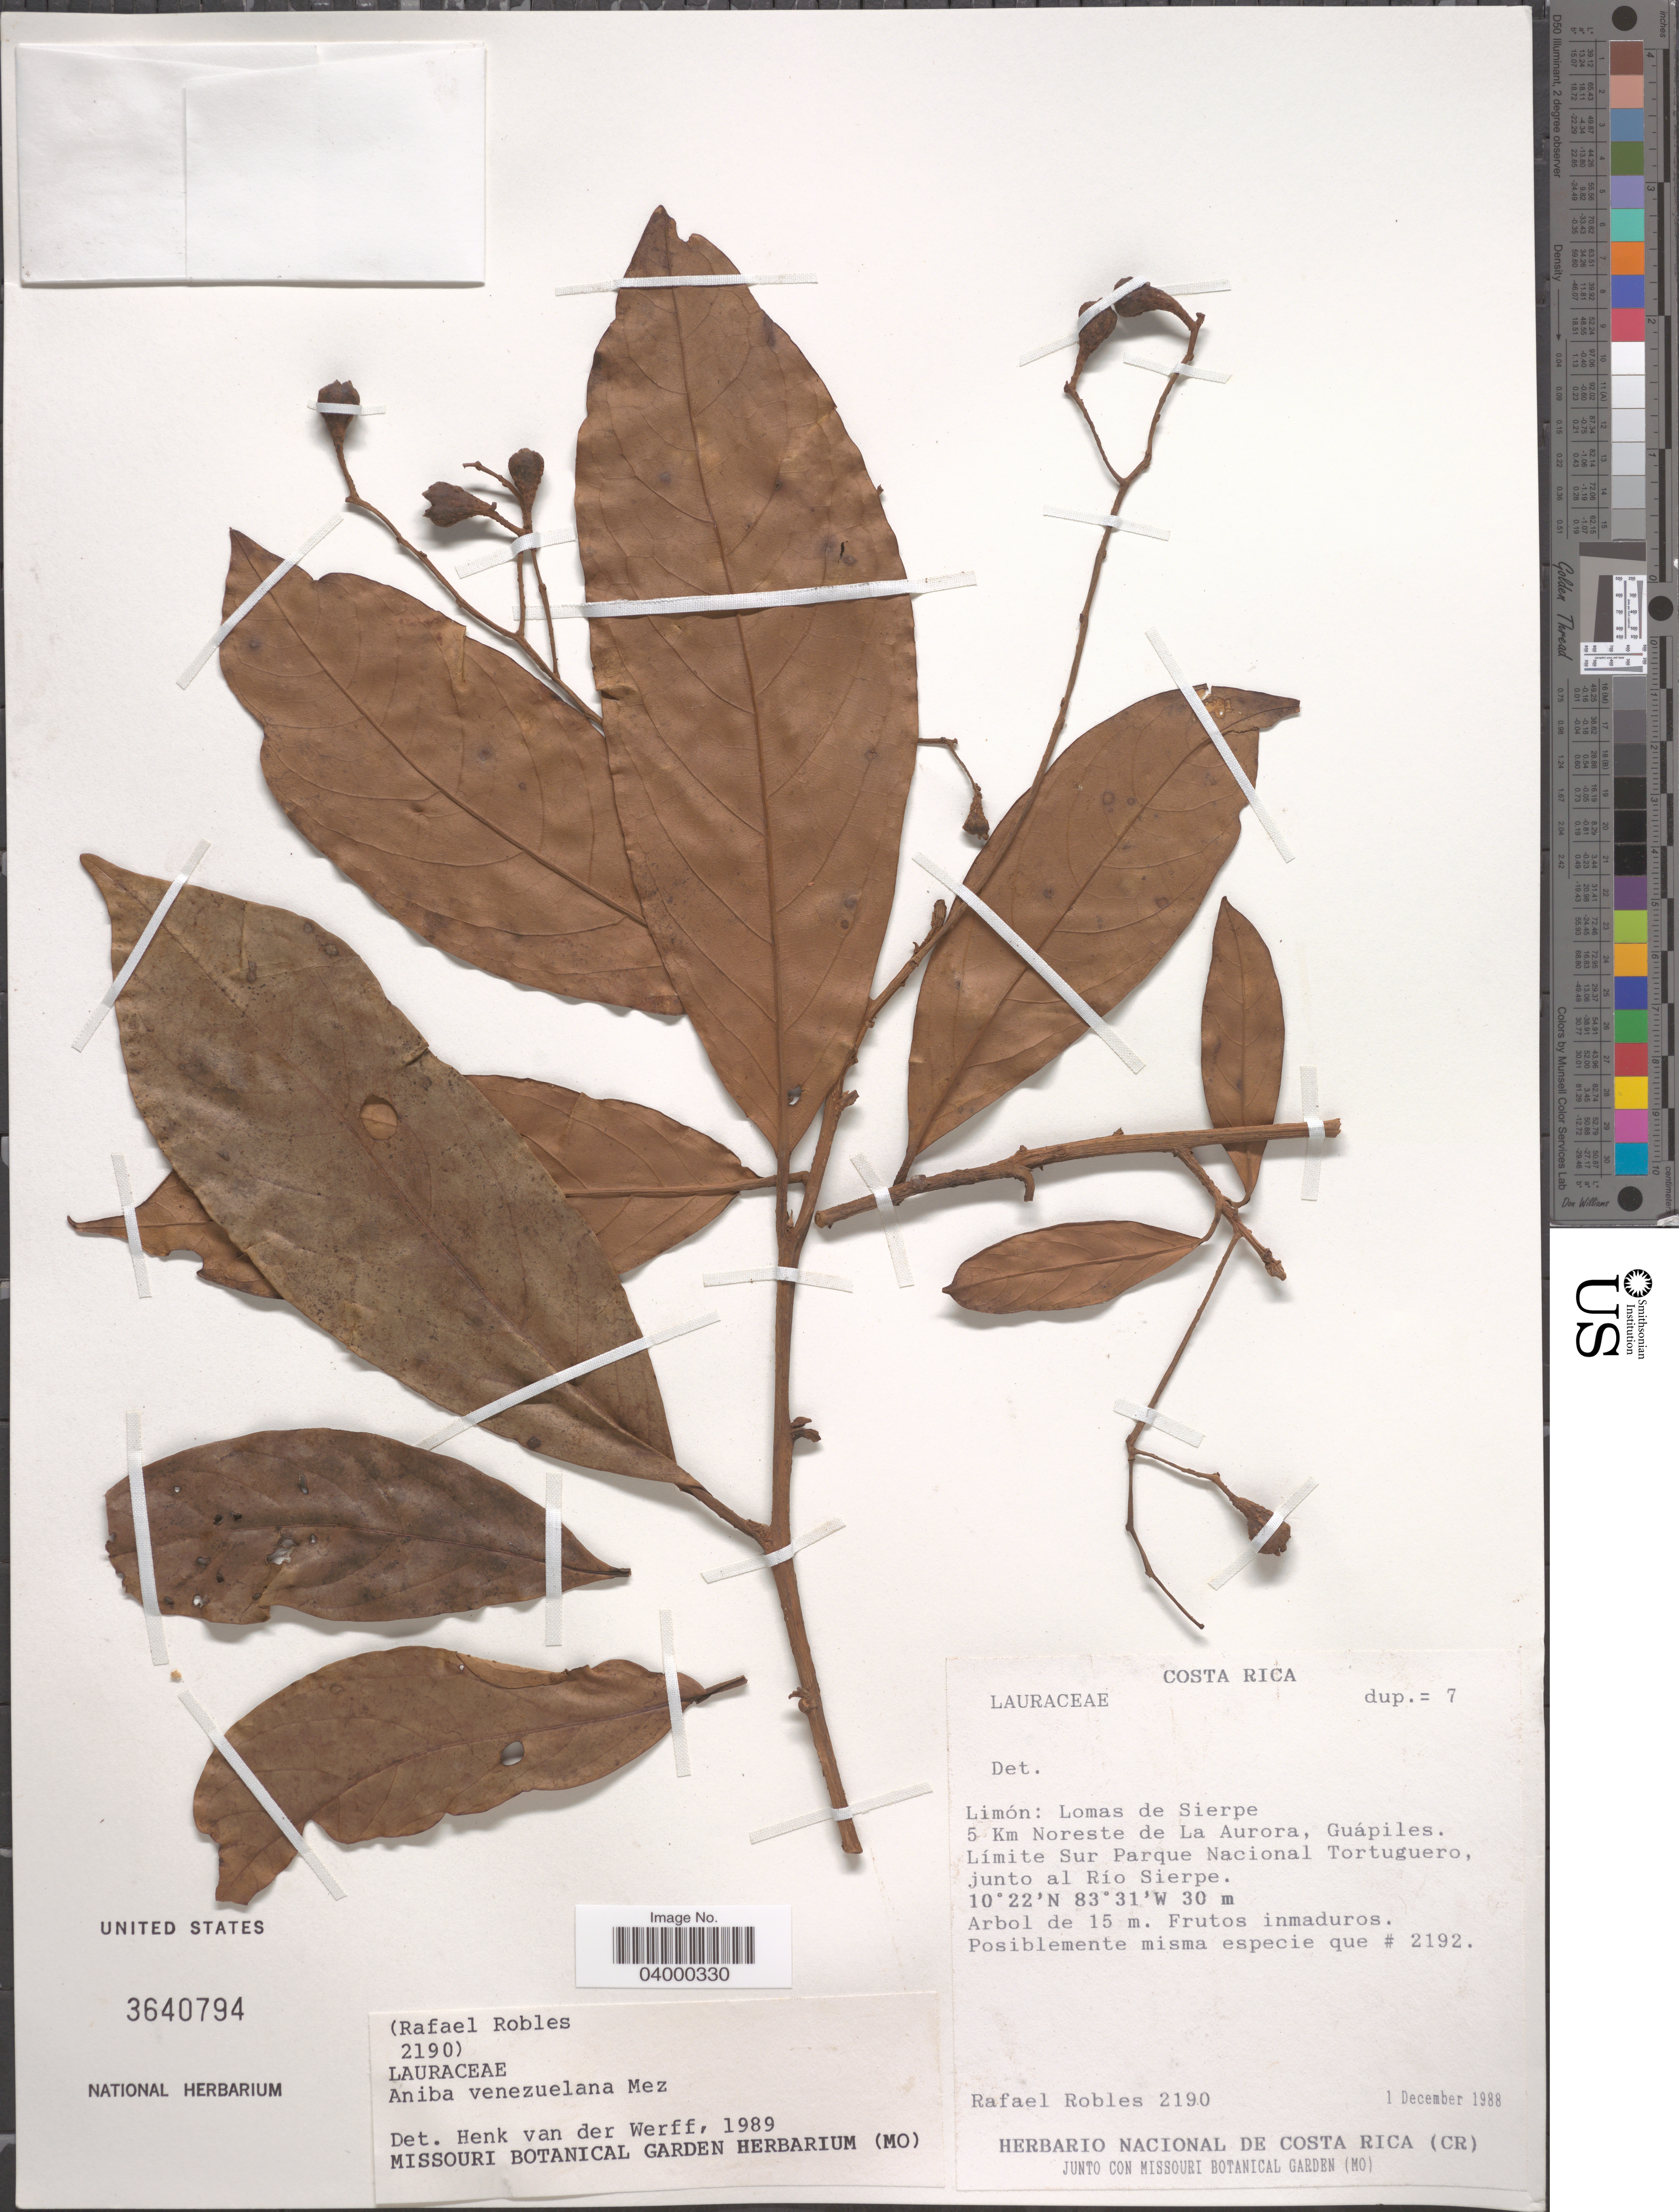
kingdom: Plantae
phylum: Tracheophyta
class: Magnoliopsida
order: Laurales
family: Lauraceae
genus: Aniba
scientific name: Aniba venezuelana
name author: Mez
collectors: R. Robles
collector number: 2190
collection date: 1988-12-01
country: Costa Rica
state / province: Limón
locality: Lomas de Sierpe. 5 Km Noreste de La Aurora, Guápiles. Límite Sur Parque Nacional Tortuguero, junto al Río Sierpe.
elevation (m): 30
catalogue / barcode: US 3640794